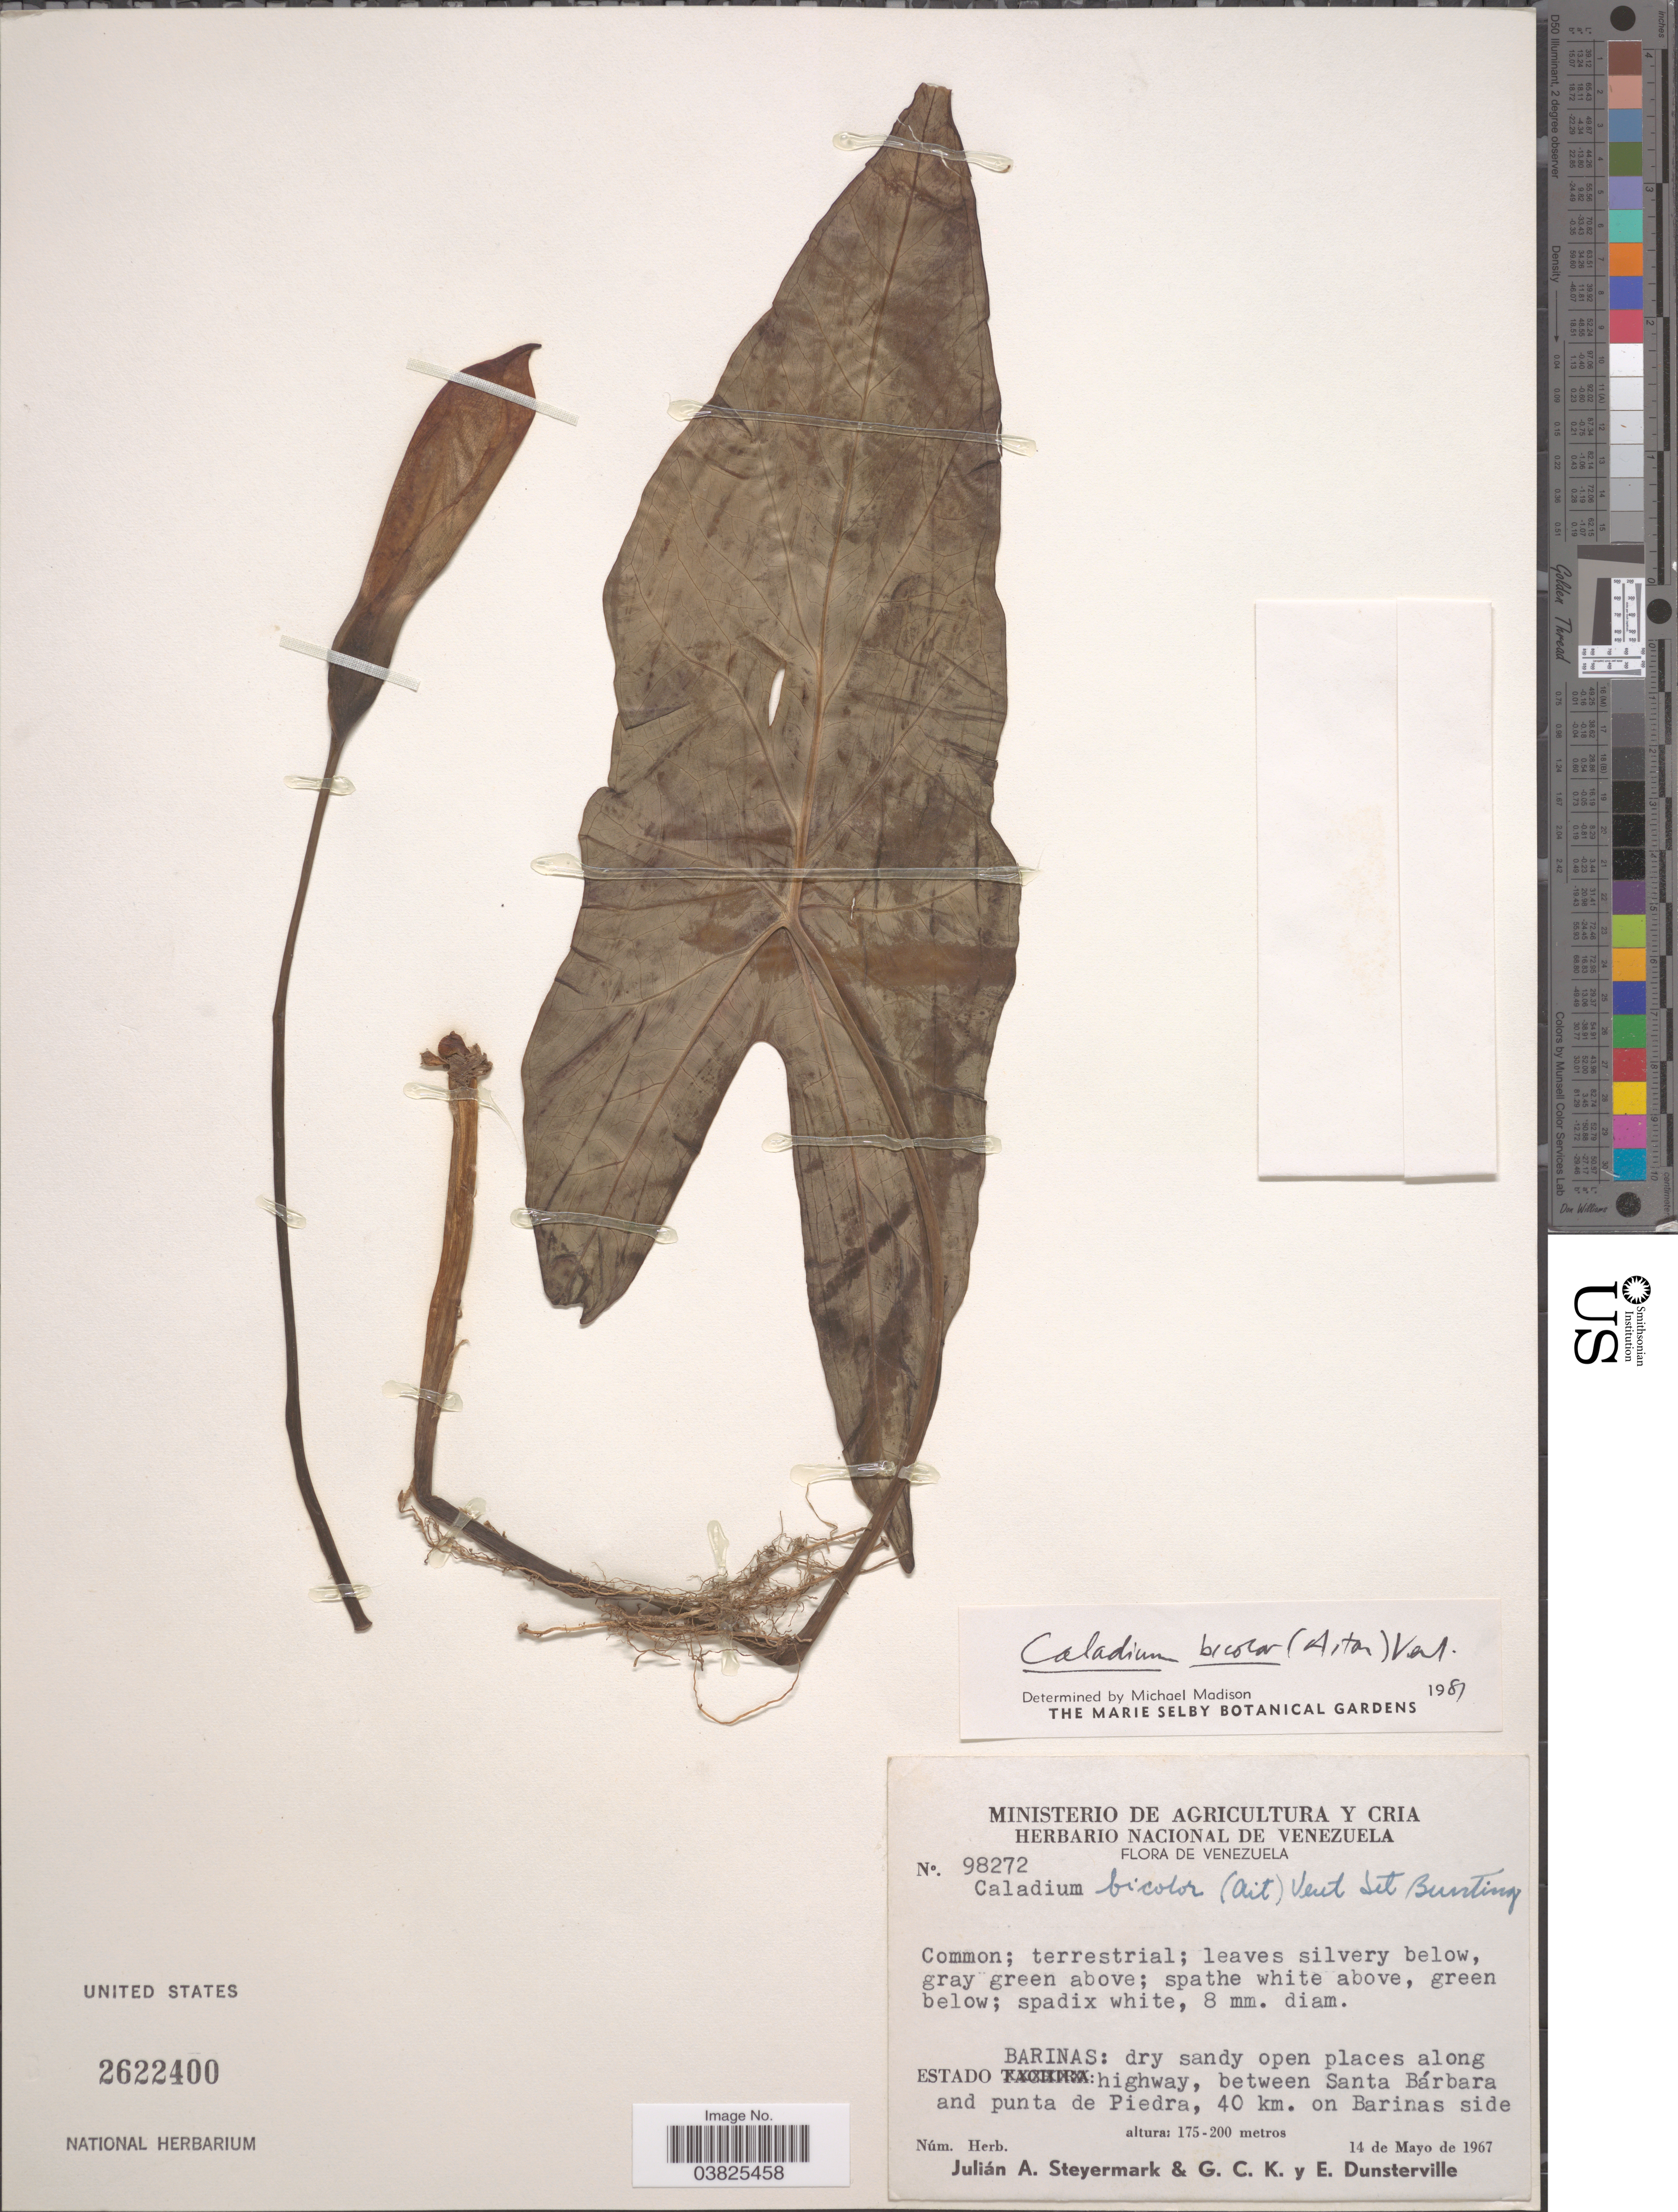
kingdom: Plantae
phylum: Tracheophyta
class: Liliopsida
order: Alismatales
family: Araceae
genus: Caladium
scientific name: Caladium bicolor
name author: (Aiton) Vent.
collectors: J. Steyermark, G. C. K. Dunsterville & E. Dunsterville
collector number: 98272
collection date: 1967-05-14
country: Venezuela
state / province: Barinas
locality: Along highway, between Santa Bárbara and punta de Piedra, 40 km. on Barinas side.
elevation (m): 175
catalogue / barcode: US 2622400